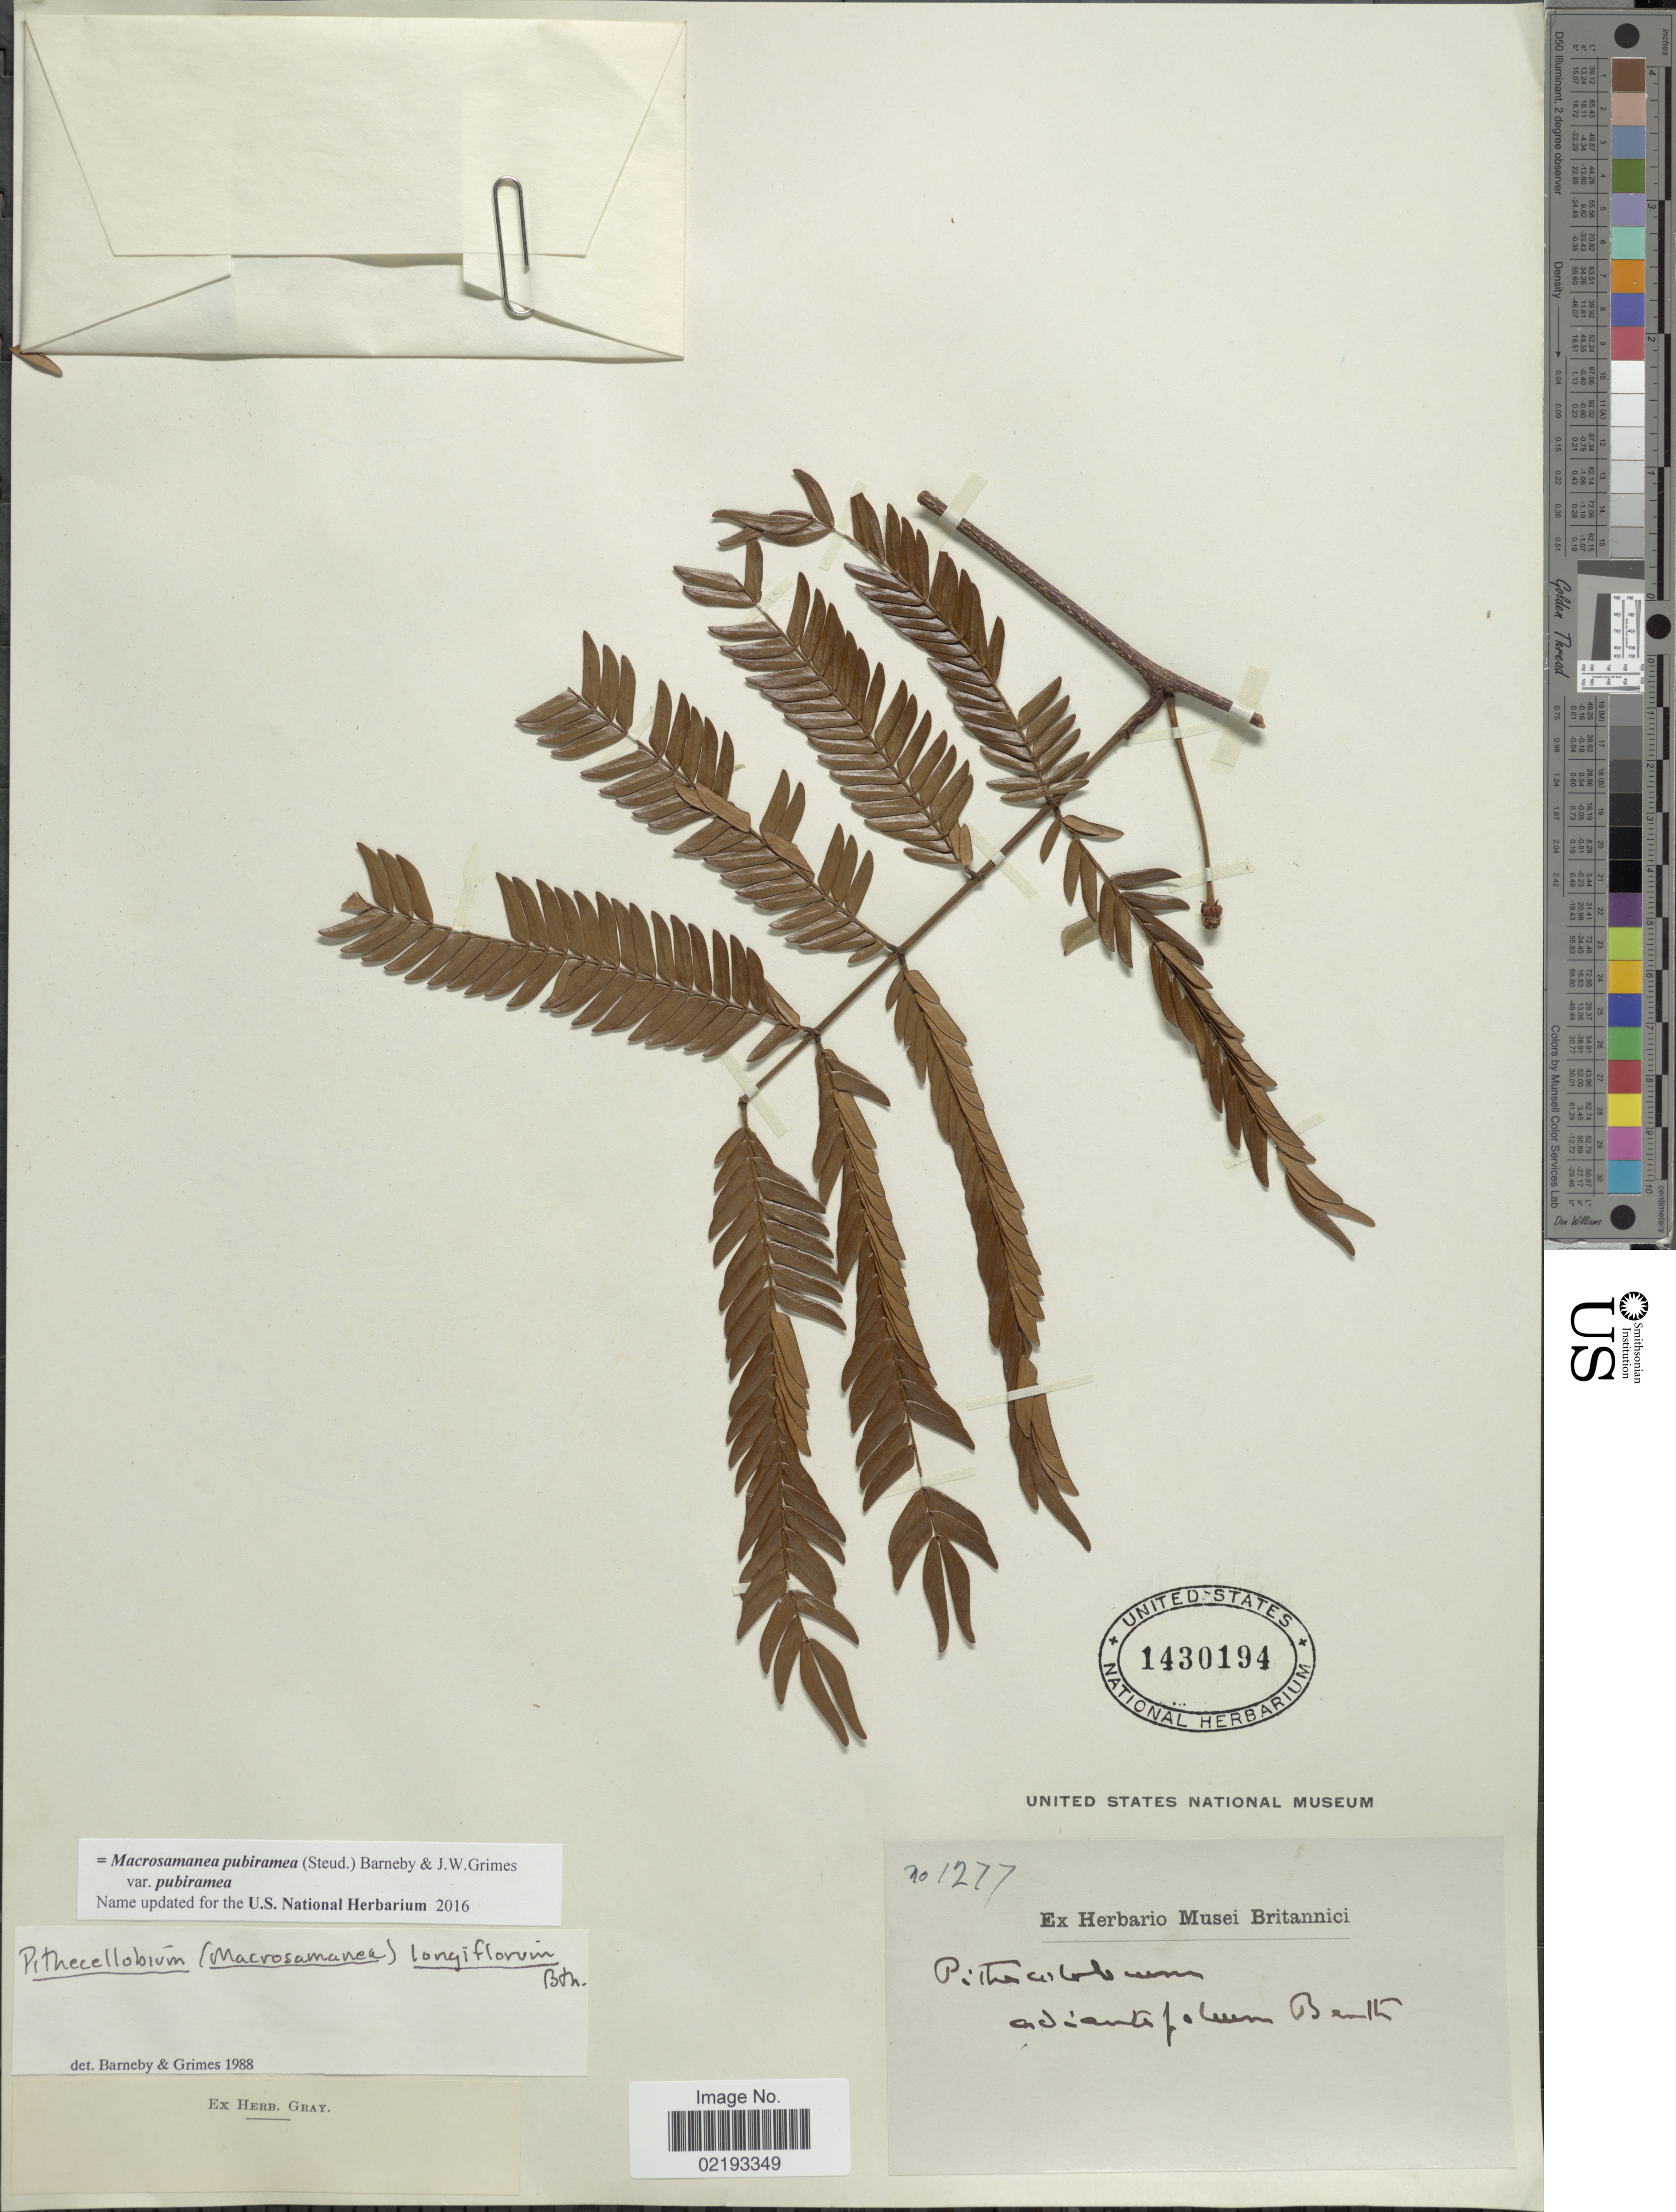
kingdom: Plantae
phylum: Tracheophyta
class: Magnoliopsida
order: Fabales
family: Fabaceae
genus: Macrosamanea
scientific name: Macrosamanea pubiramea var. pubiramea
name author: (Steud.) Barneby & J.W. Grimes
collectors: ex herb. Musei Britannici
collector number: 1277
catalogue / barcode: US 1430194